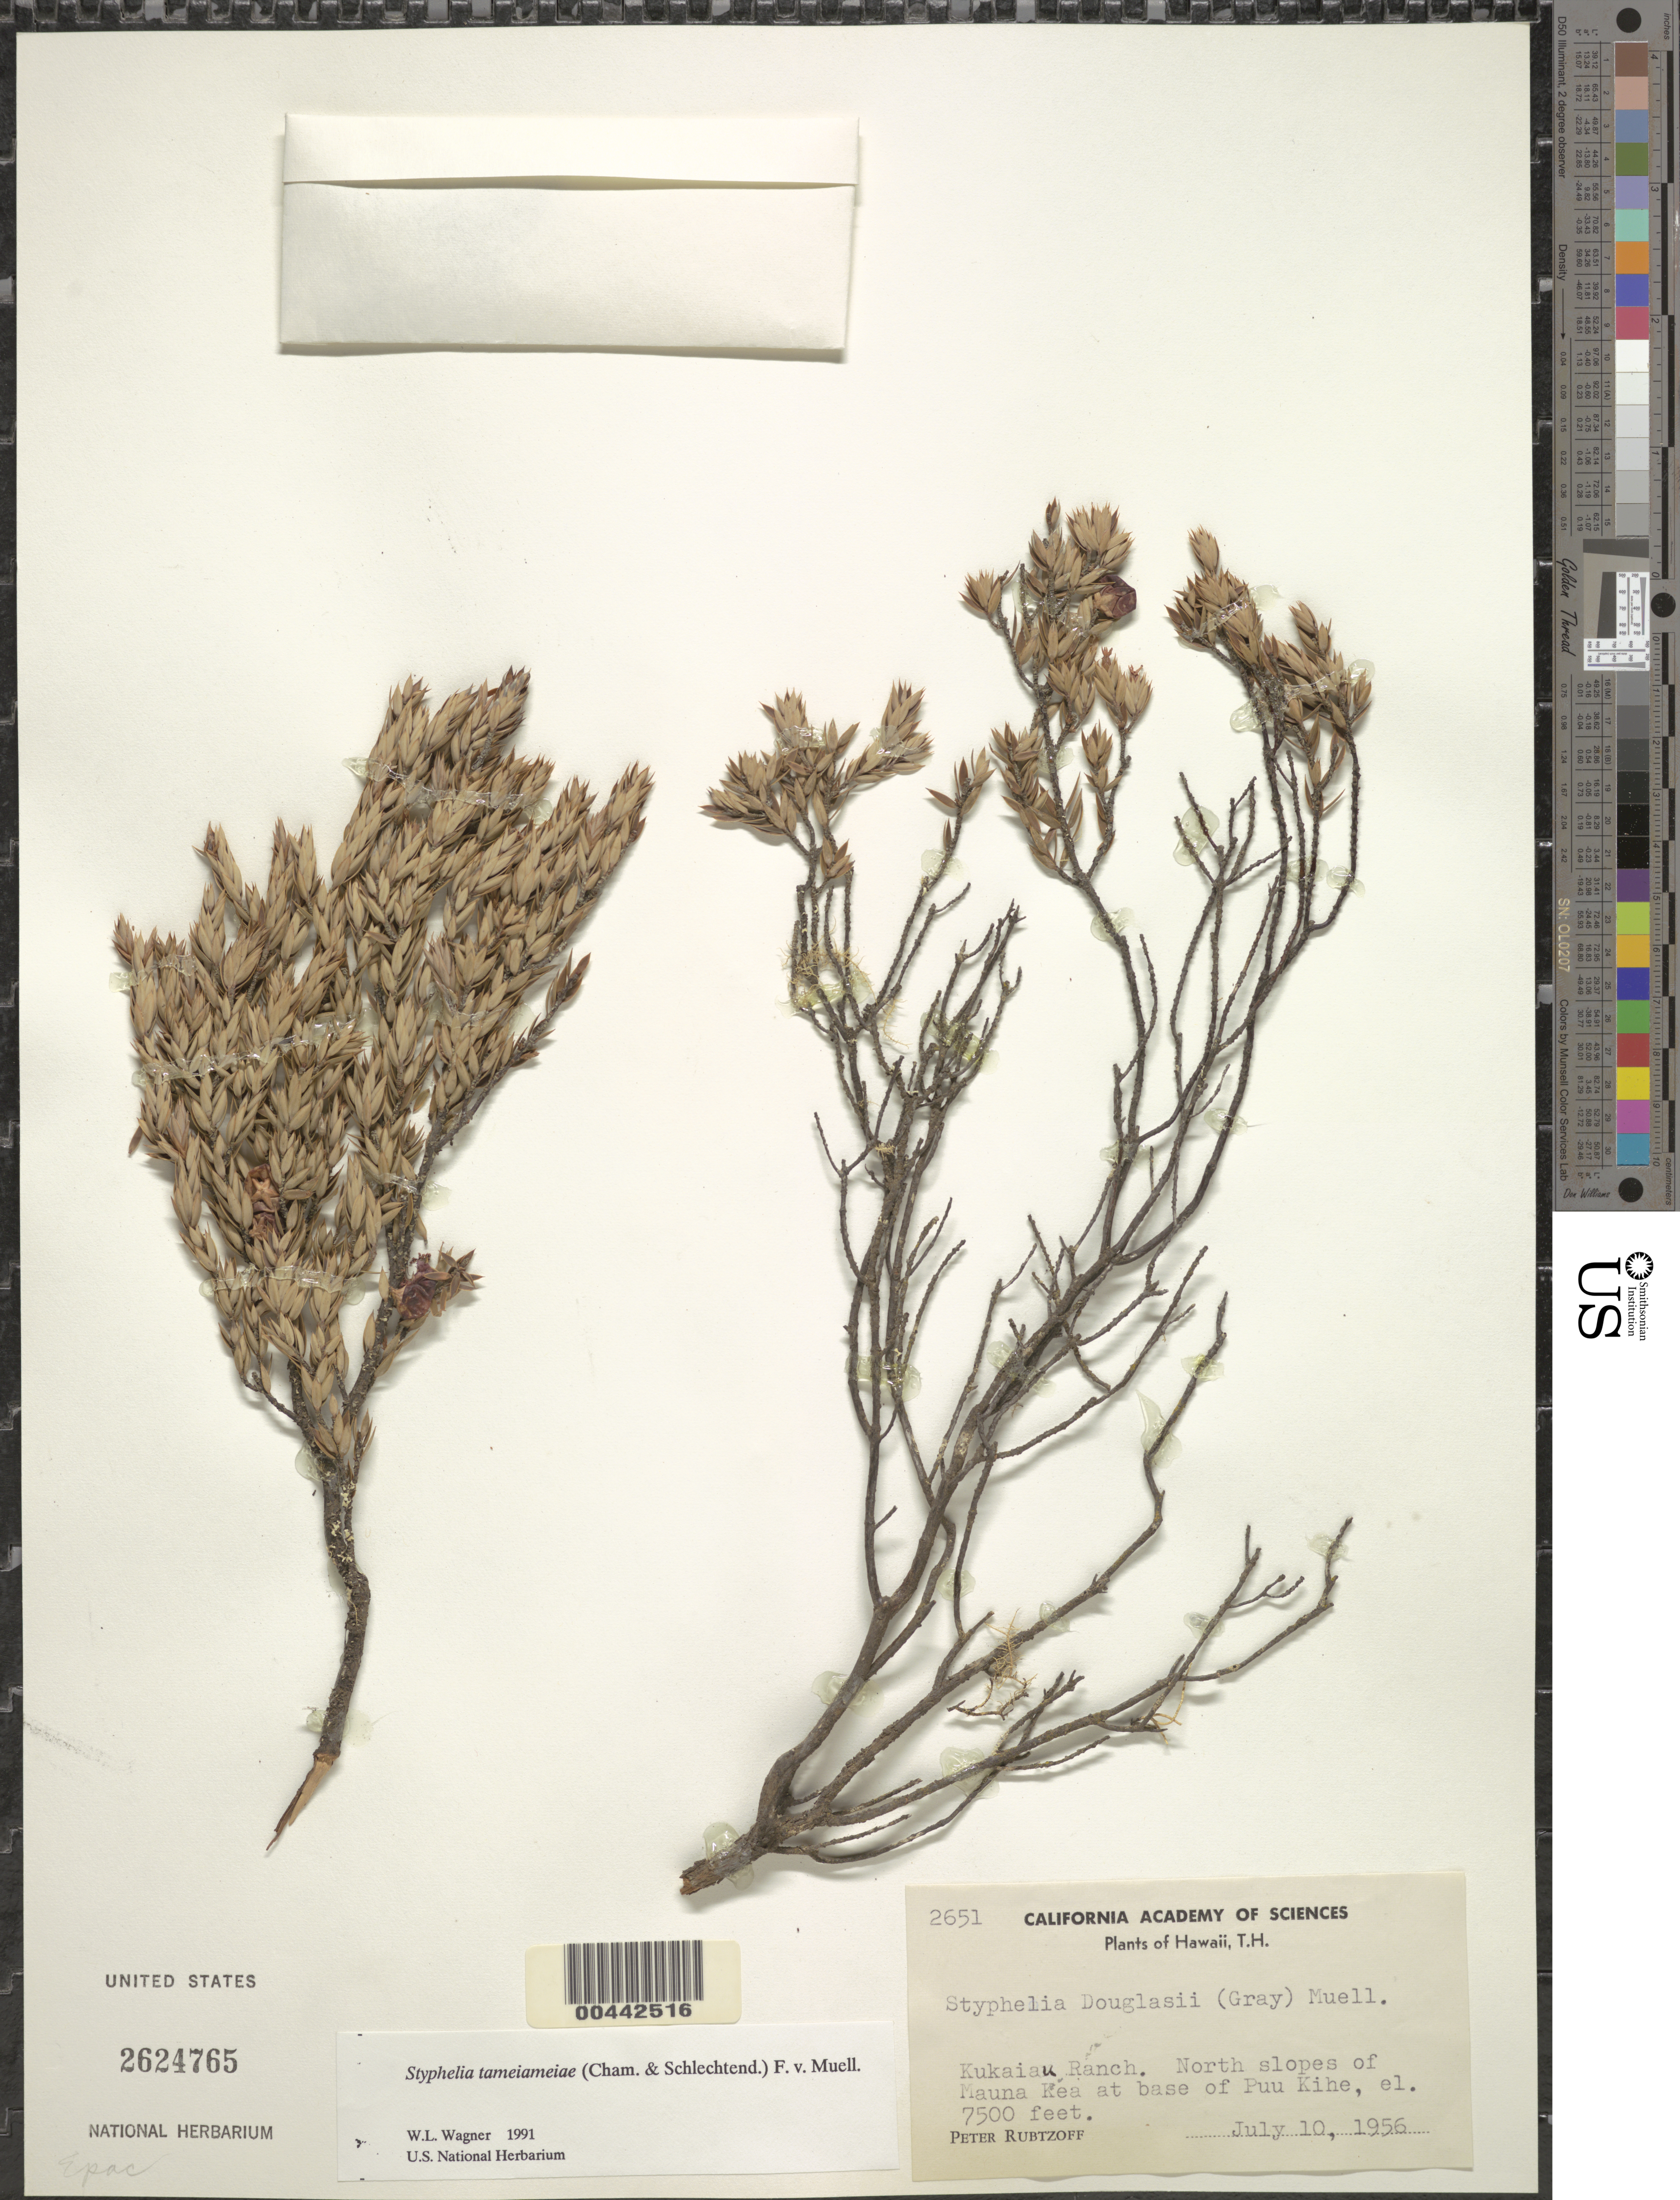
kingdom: Plantae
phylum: Tracheophyta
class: Magnoliopsida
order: Ericales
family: Ericaceae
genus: Leptecophylla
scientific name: Leptecophylla tameiameiae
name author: (Cham. & Schltdl.) C.M. Weiller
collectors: P. Rubtzoff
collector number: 2651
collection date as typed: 10 Jul 1956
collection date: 1956-07-10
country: United States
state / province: Hawaii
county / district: Hawaii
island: Hawaii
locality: Kukaiau Ranch, N slopes of Mauna Kea at base of Puu Kihe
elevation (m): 2286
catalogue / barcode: US 2624765